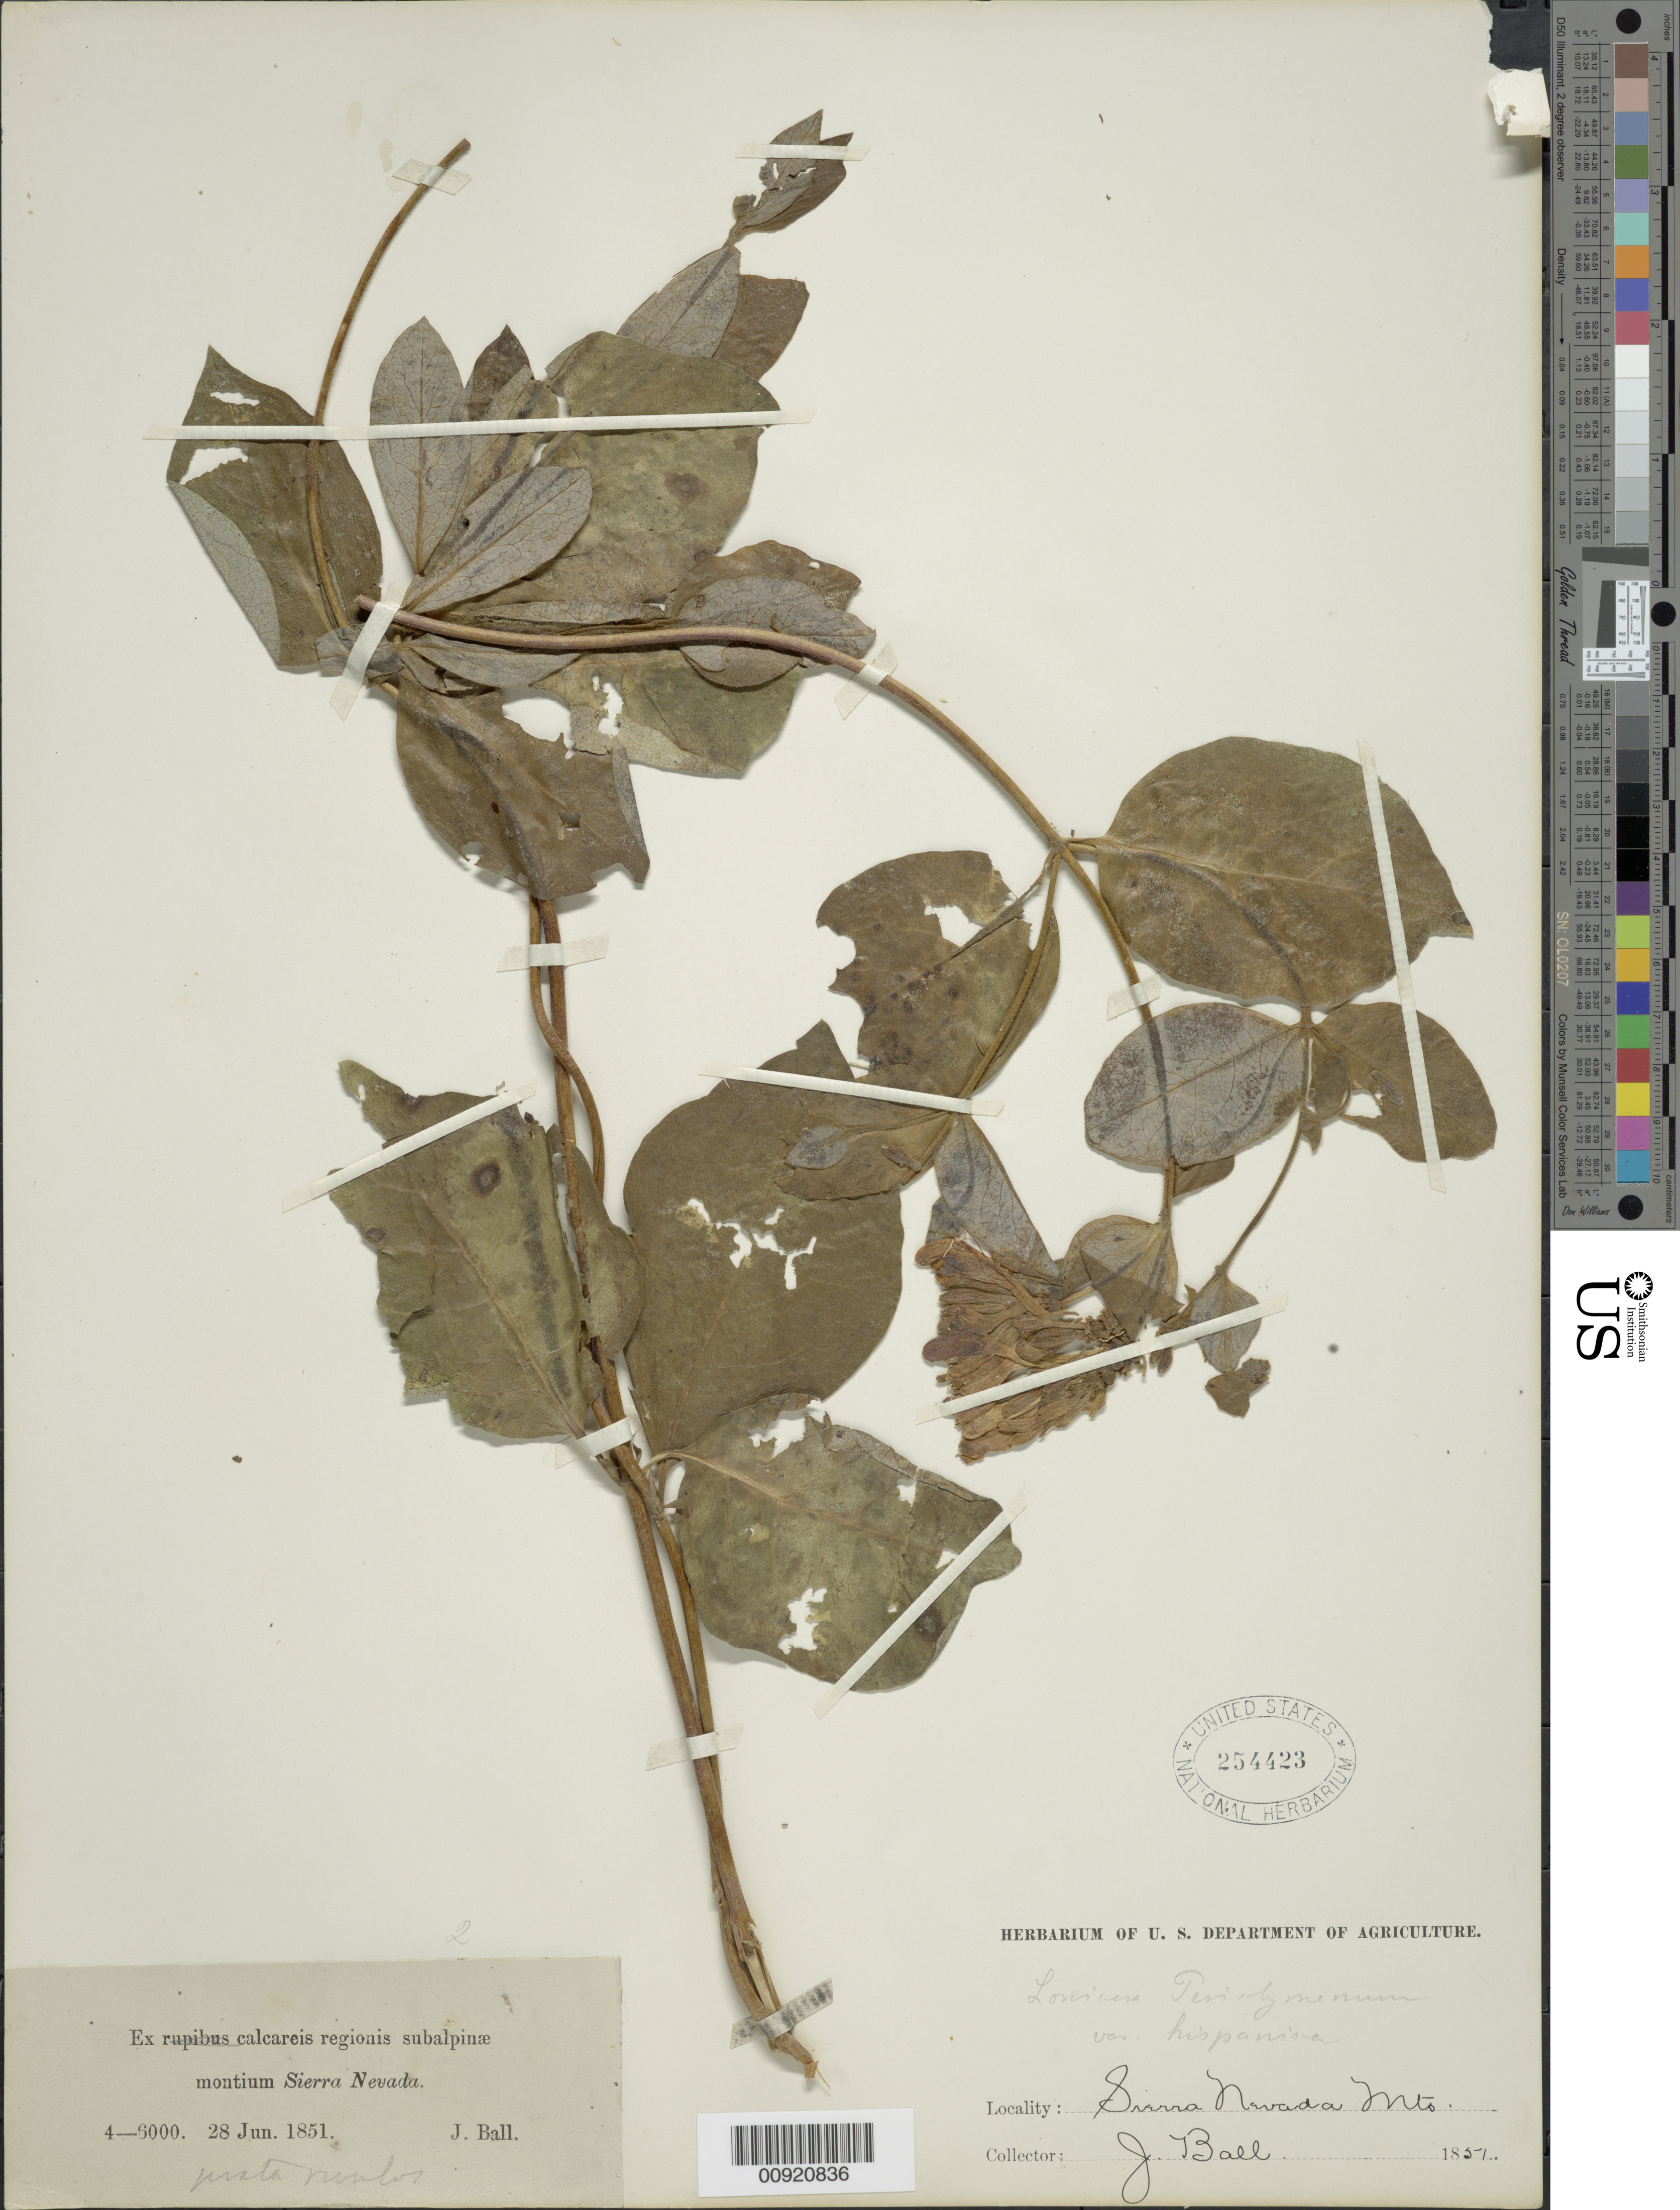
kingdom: Plantae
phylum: Tracheophyta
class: Magnoliopsida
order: Dipsacales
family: Caprifoliaceae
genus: Lonicera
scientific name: Lonicera periclymenum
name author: L.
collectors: J. Ball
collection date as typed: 28 Jun 1851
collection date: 1851-06-28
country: Spain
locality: Ex rupibus calcareis regionis subalpinae montium Sierra Nevada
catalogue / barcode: US 254423